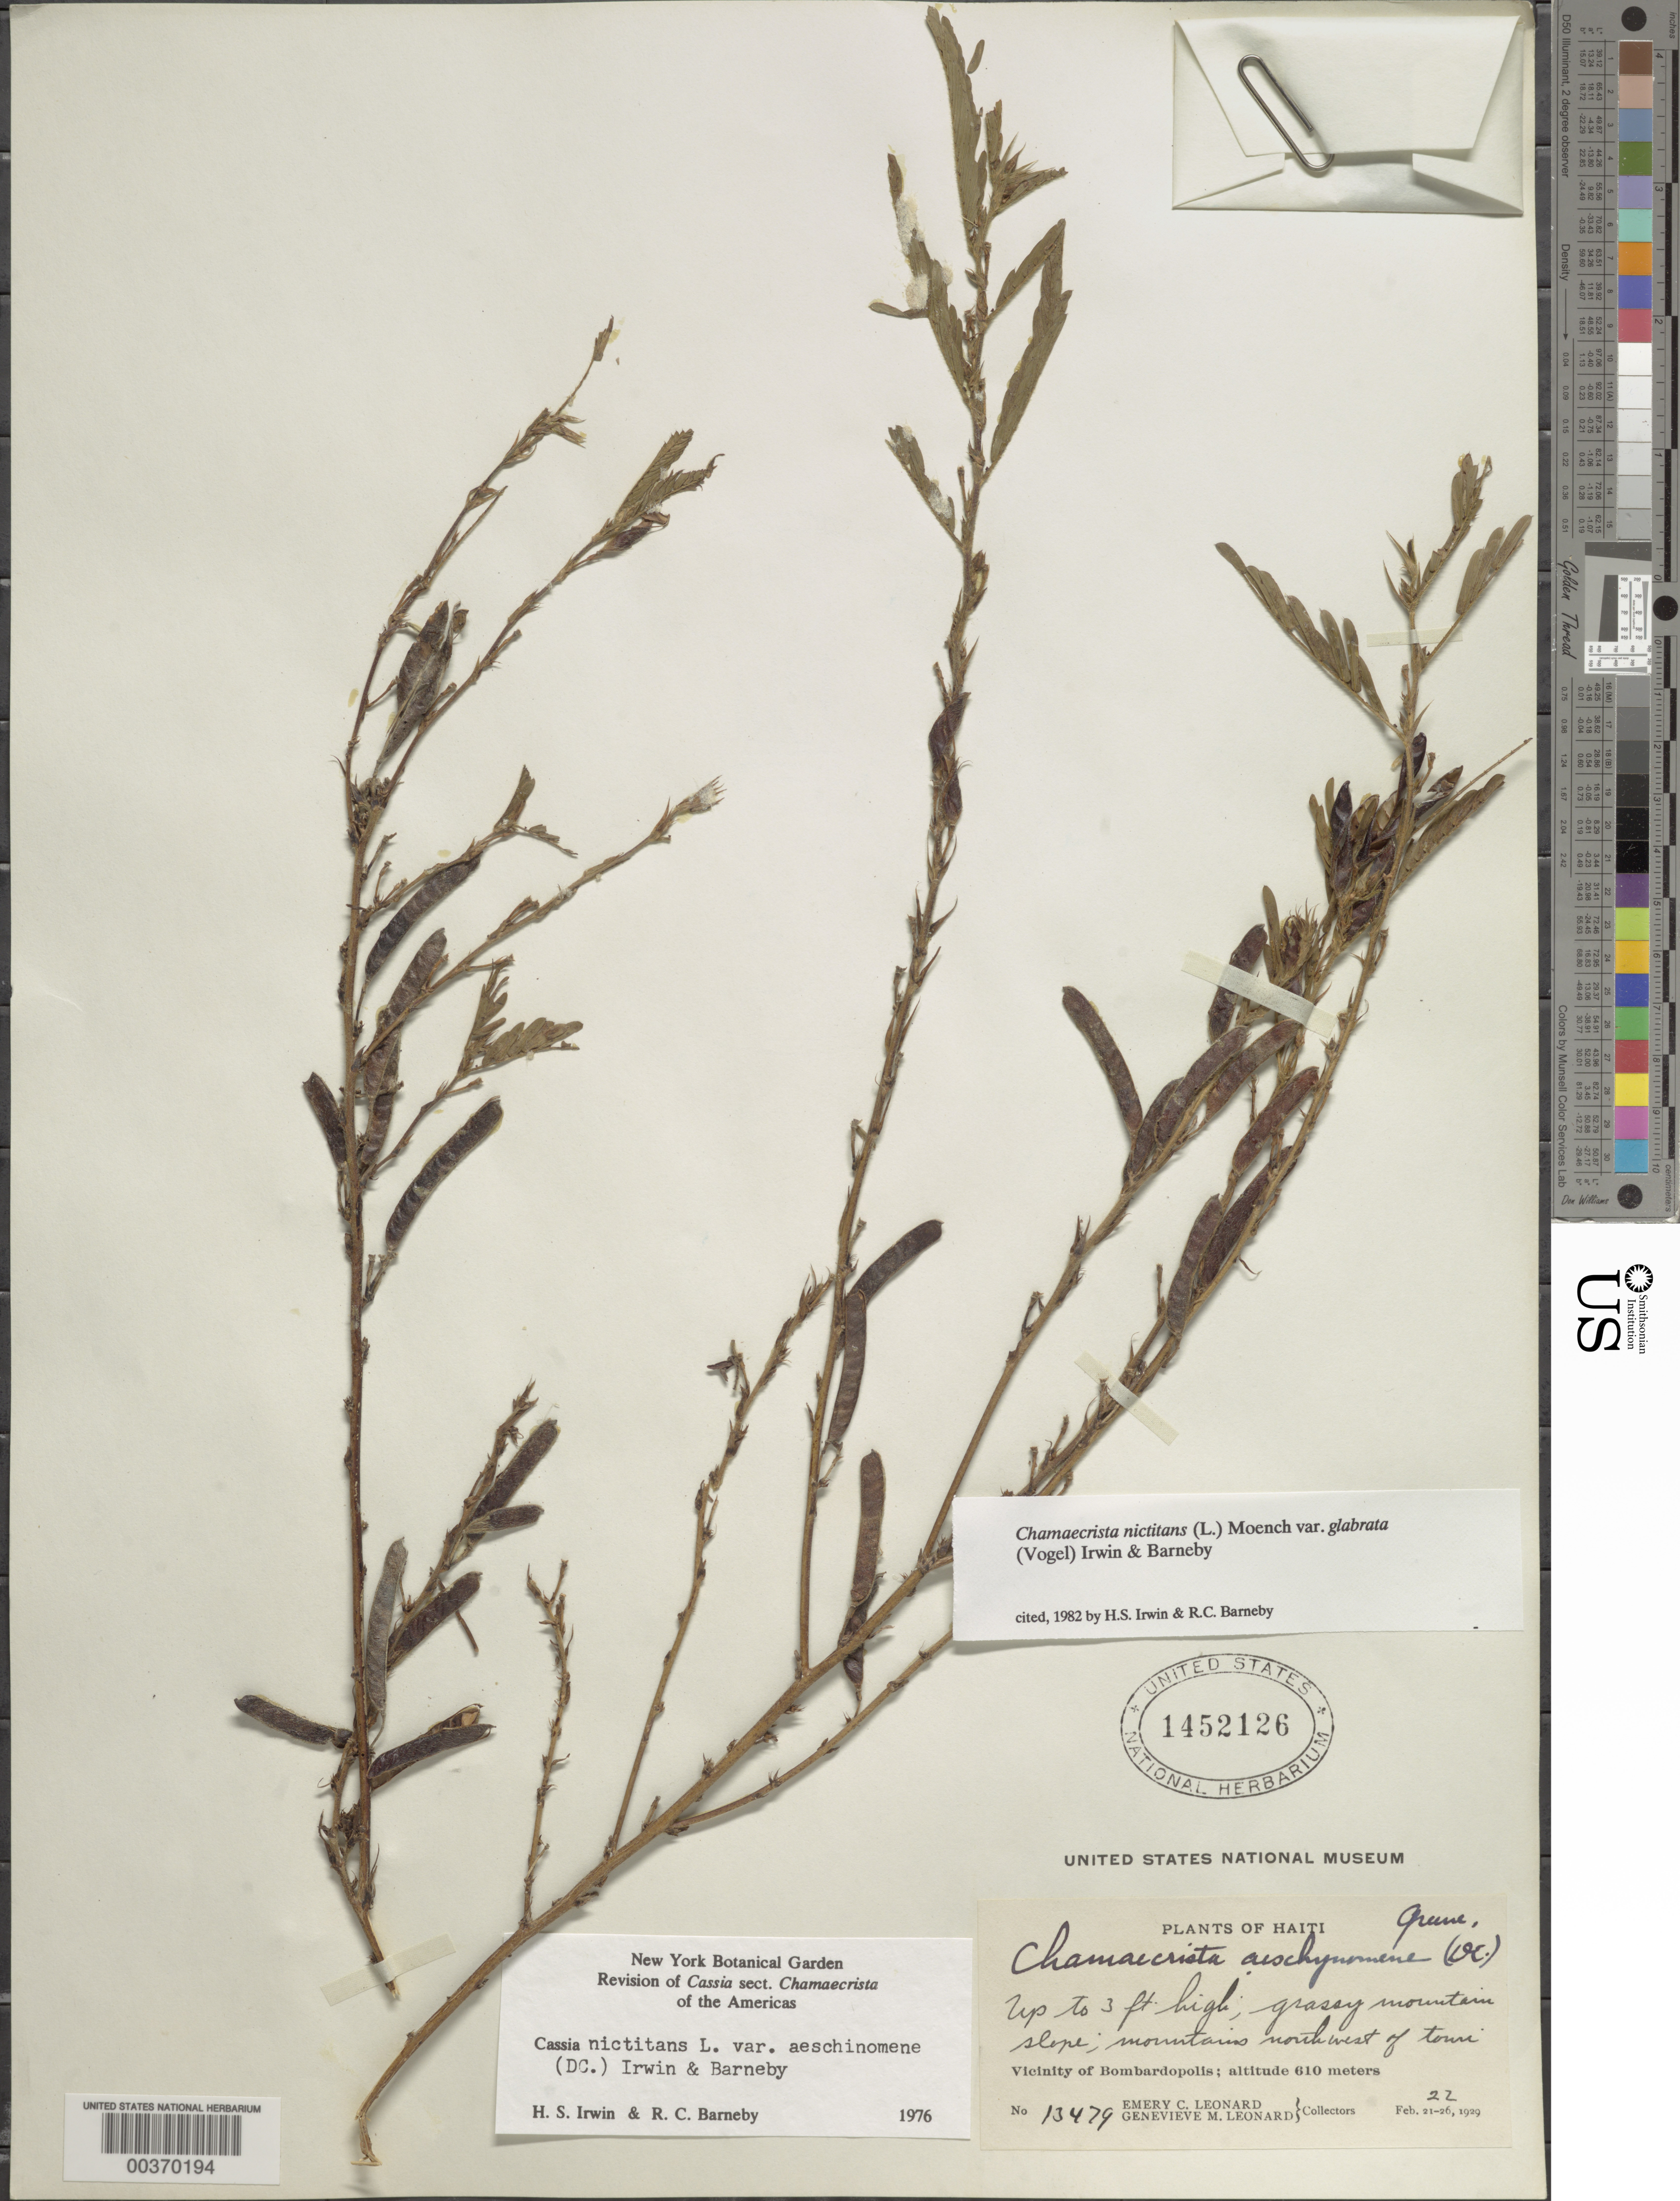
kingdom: Plantae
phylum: Tracheophyta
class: Magnoliopsida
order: Fabales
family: Fabaceae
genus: Chamaecrista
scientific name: Chamaecrista nictitans var. glabrata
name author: (Vogel) H.S. Irwin & Barneby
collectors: E. C. Leonard & G. M. Leonard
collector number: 13479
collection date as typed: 22 Feb 1929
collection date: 1929-02-22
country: Haiti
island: Hispaniola Island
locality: Mountains nw of town; vicinity of bombardopolis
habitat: Grassy mountain slope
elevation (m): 610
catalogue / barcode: US 1452126